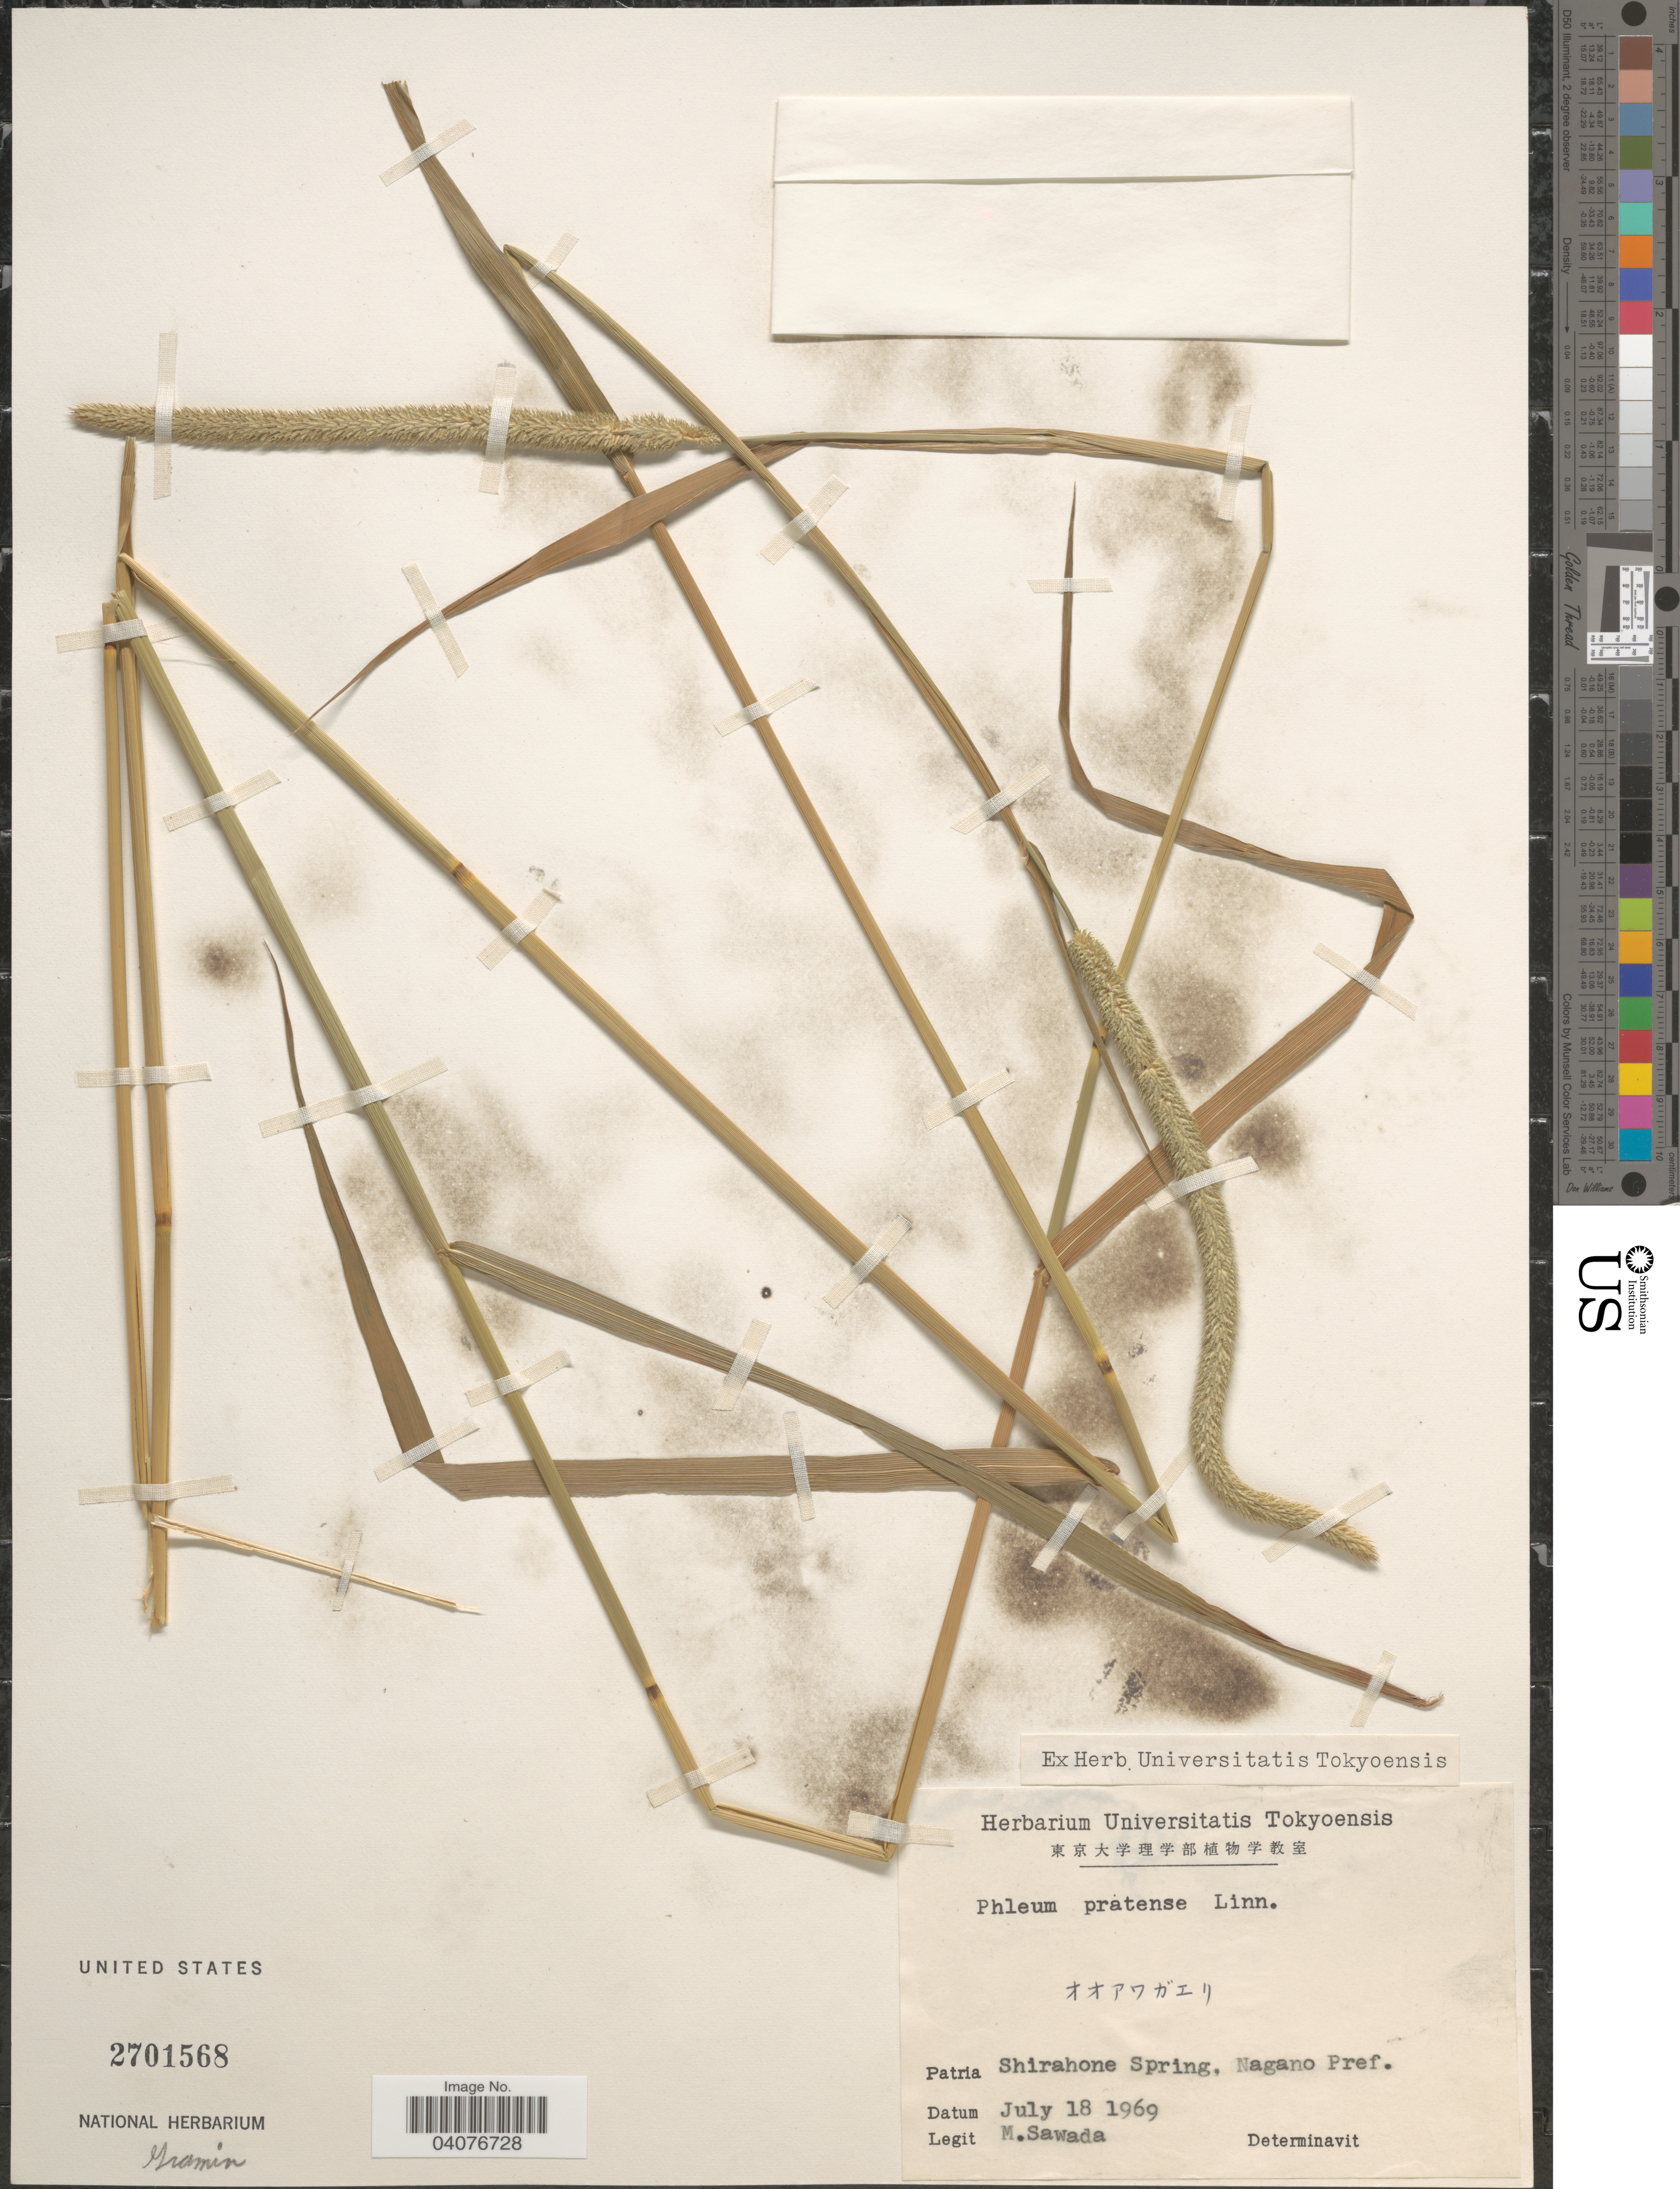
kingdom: Plantae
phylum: Tracheophyta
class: Liliopsida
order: Poales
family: Poaceae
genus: Phleum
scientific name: Phleum pratense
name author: L.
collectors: M. Sawada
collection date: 1969-07-18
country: Japan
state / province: Nagano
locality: Shirahone Spring, Nagano Pref.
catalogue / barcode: US 2701568